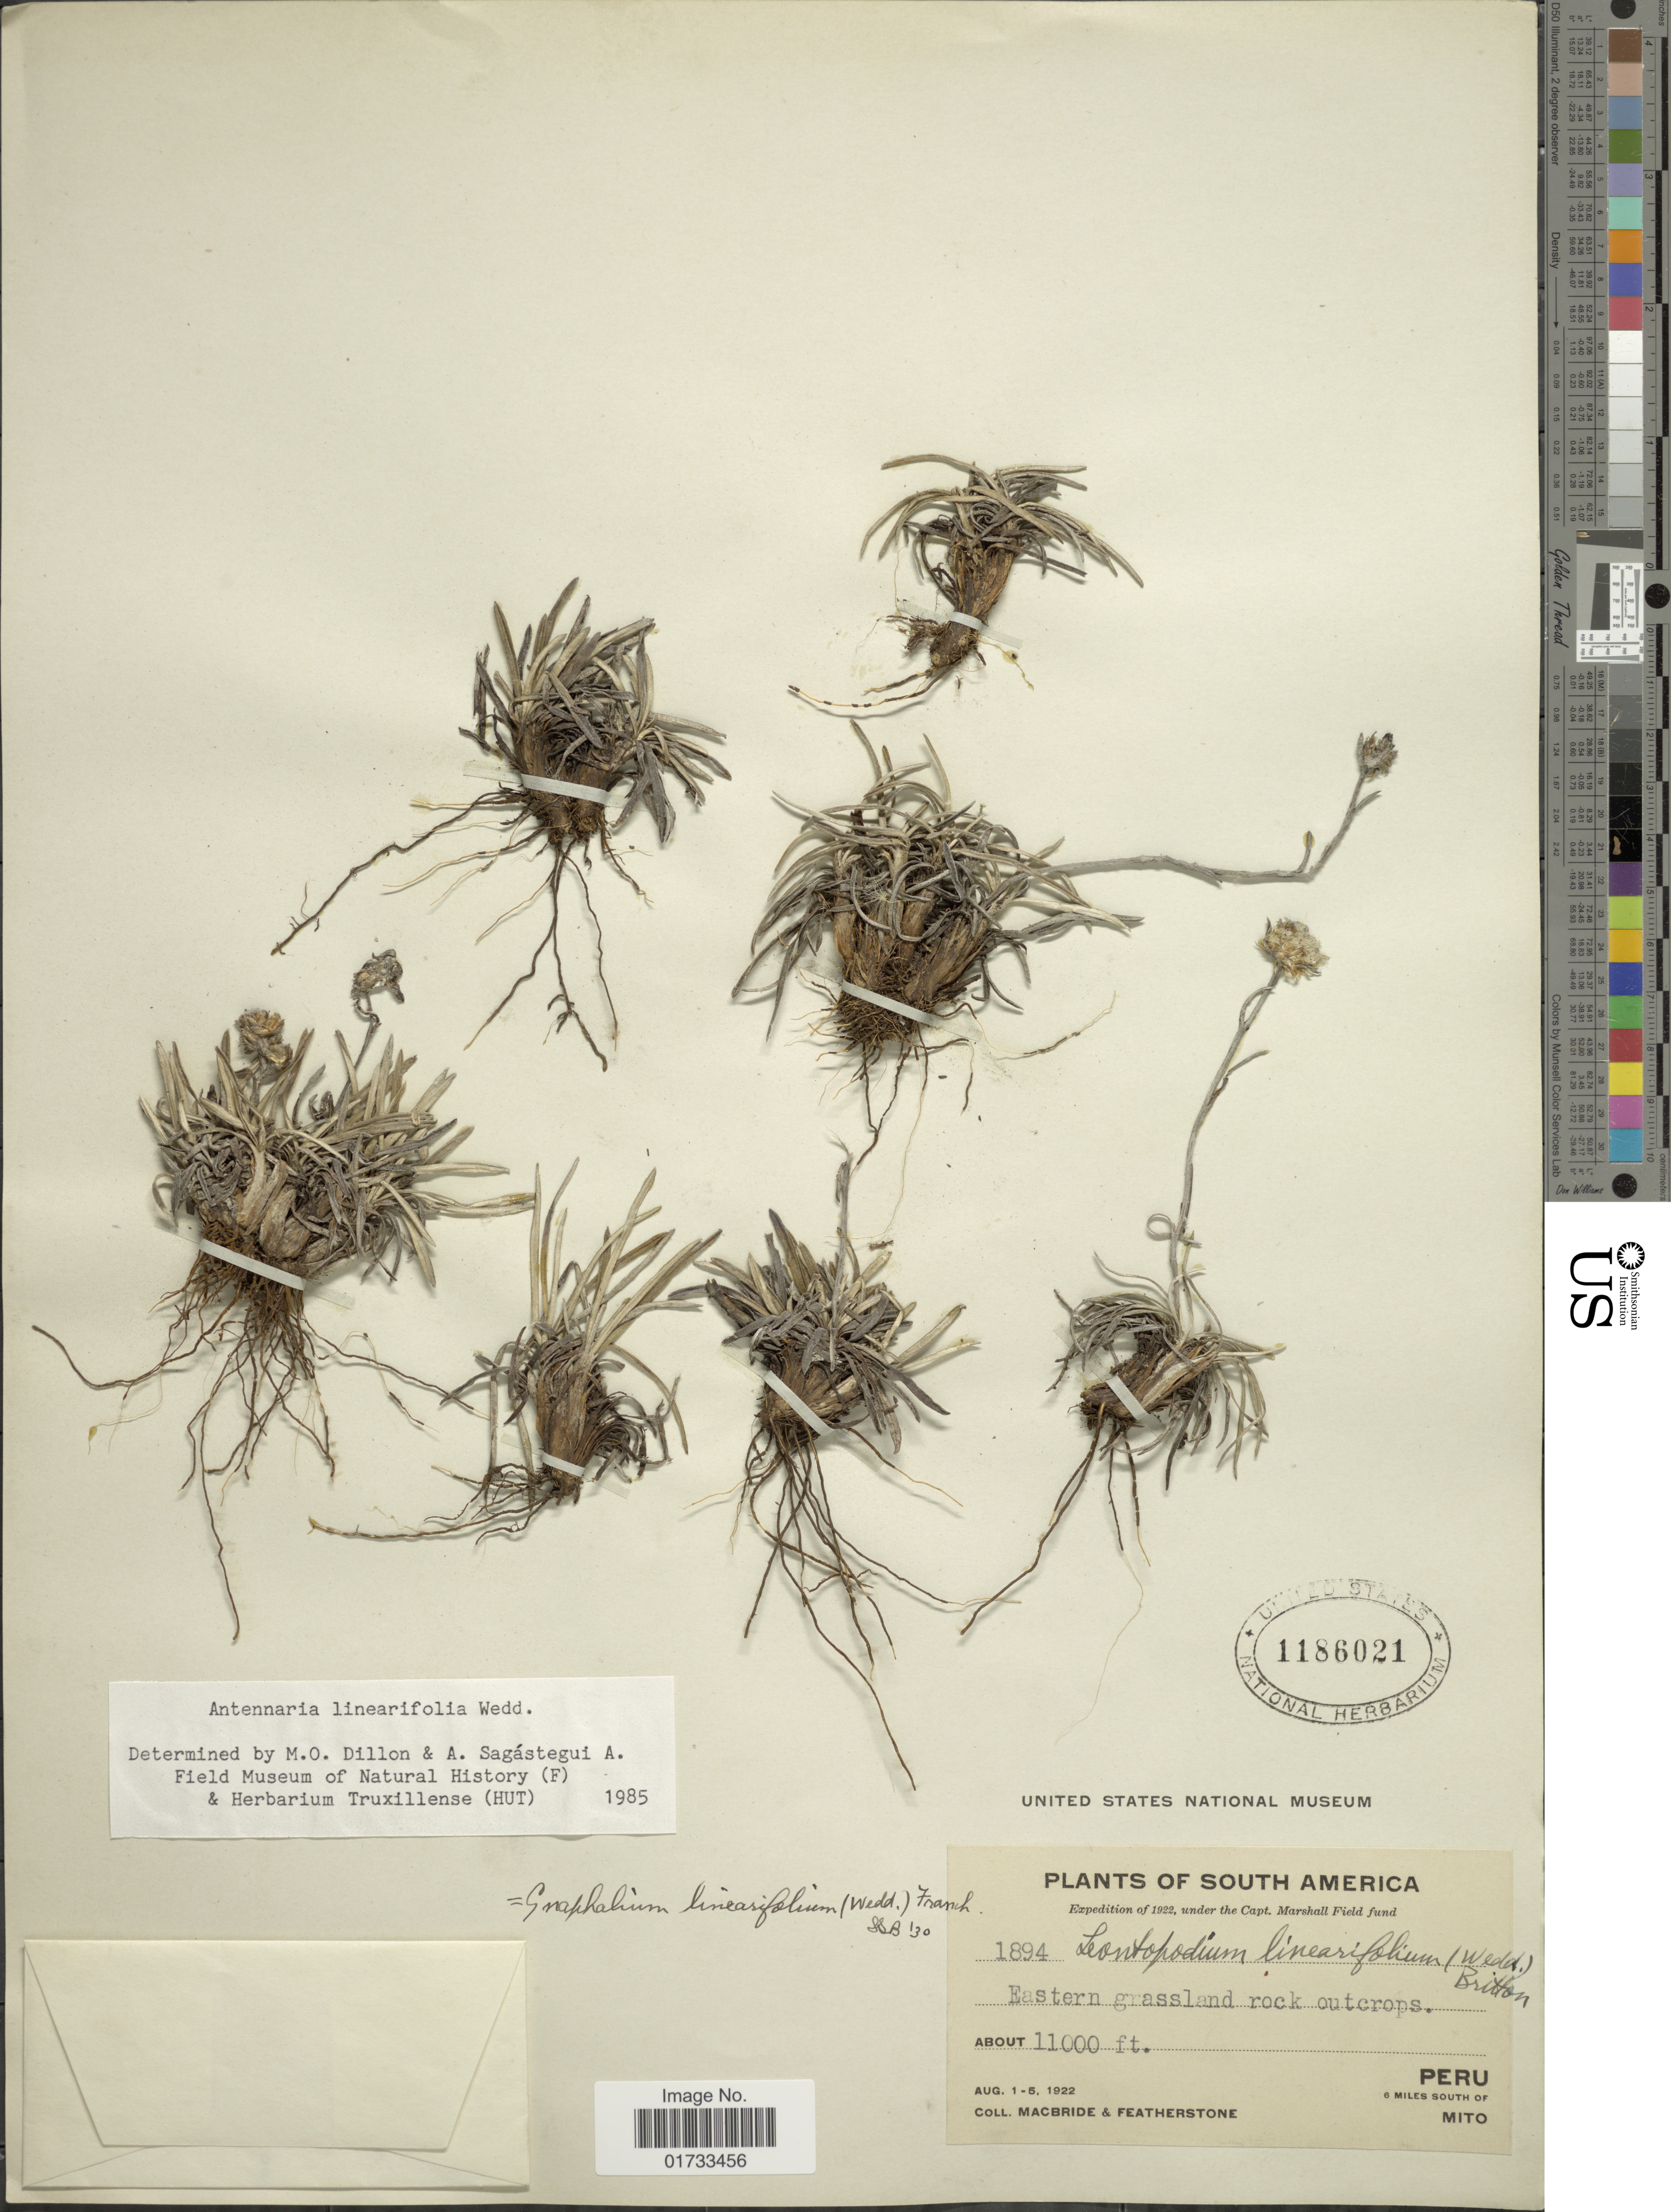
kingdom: Plantae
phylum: Tracheophyta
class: Magnoliopsida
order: Asterales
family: Asteraceae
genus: Quasiantennaria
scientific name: Quasiantennaria linearifolia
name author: (Wedd.) R.J. Bayer & M.O. Dillon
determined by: Nesom, Guy L.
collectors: Macbride, -- & -. Featherstone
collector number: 1894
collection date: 1922-08-01/1922-08-05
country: Peru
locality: South America, eastern glassland rock outcrops, 6 miles south of Mito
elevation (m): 3353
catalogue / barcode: US 1186021